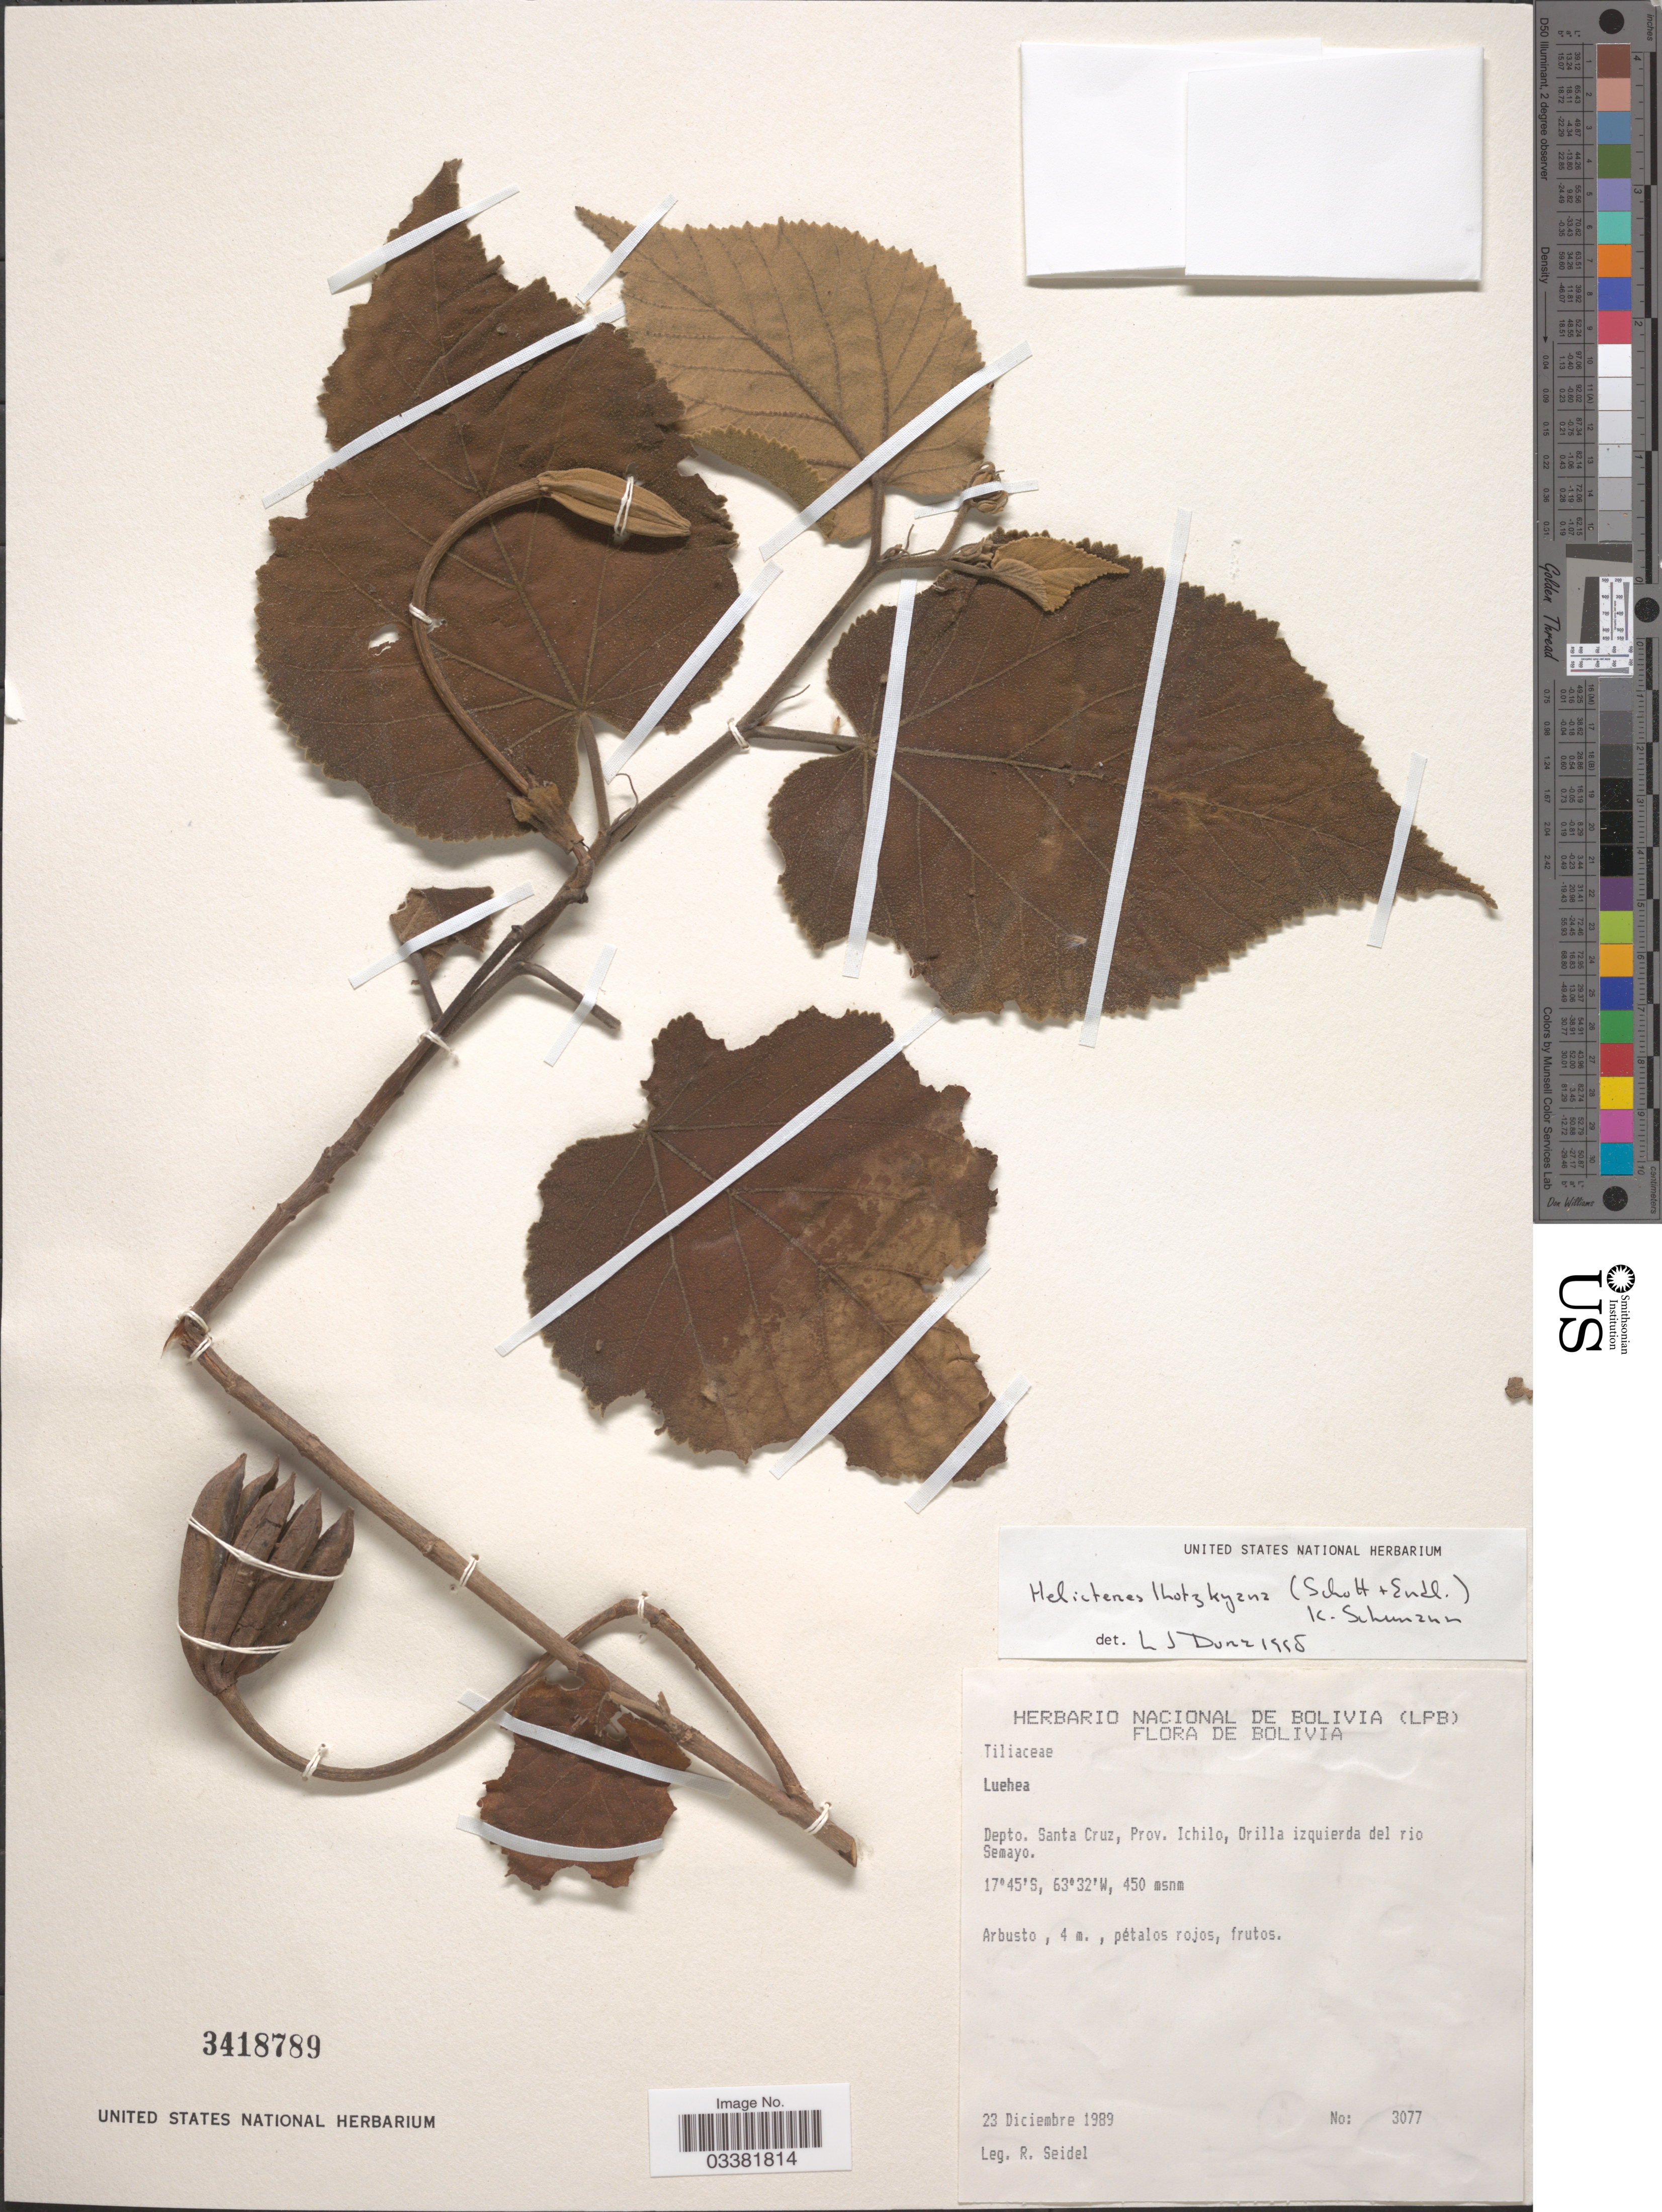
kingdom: Plantae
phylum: Tracheophyta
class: Magnoliopsida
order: Malvales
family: Malvaceae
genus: Helicteres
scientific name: Helicteres lhotzkyana var. lhotzkyana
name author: K. Schum.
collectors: R. Seidel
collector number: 3077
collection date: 1989-12-23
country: Bolivia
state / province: Santa Cruz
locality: Depto. Santa Cruz, Prov. Ichilo, Orilla izquierda del rio Semayo.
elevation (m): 450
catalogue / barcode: US 3418789